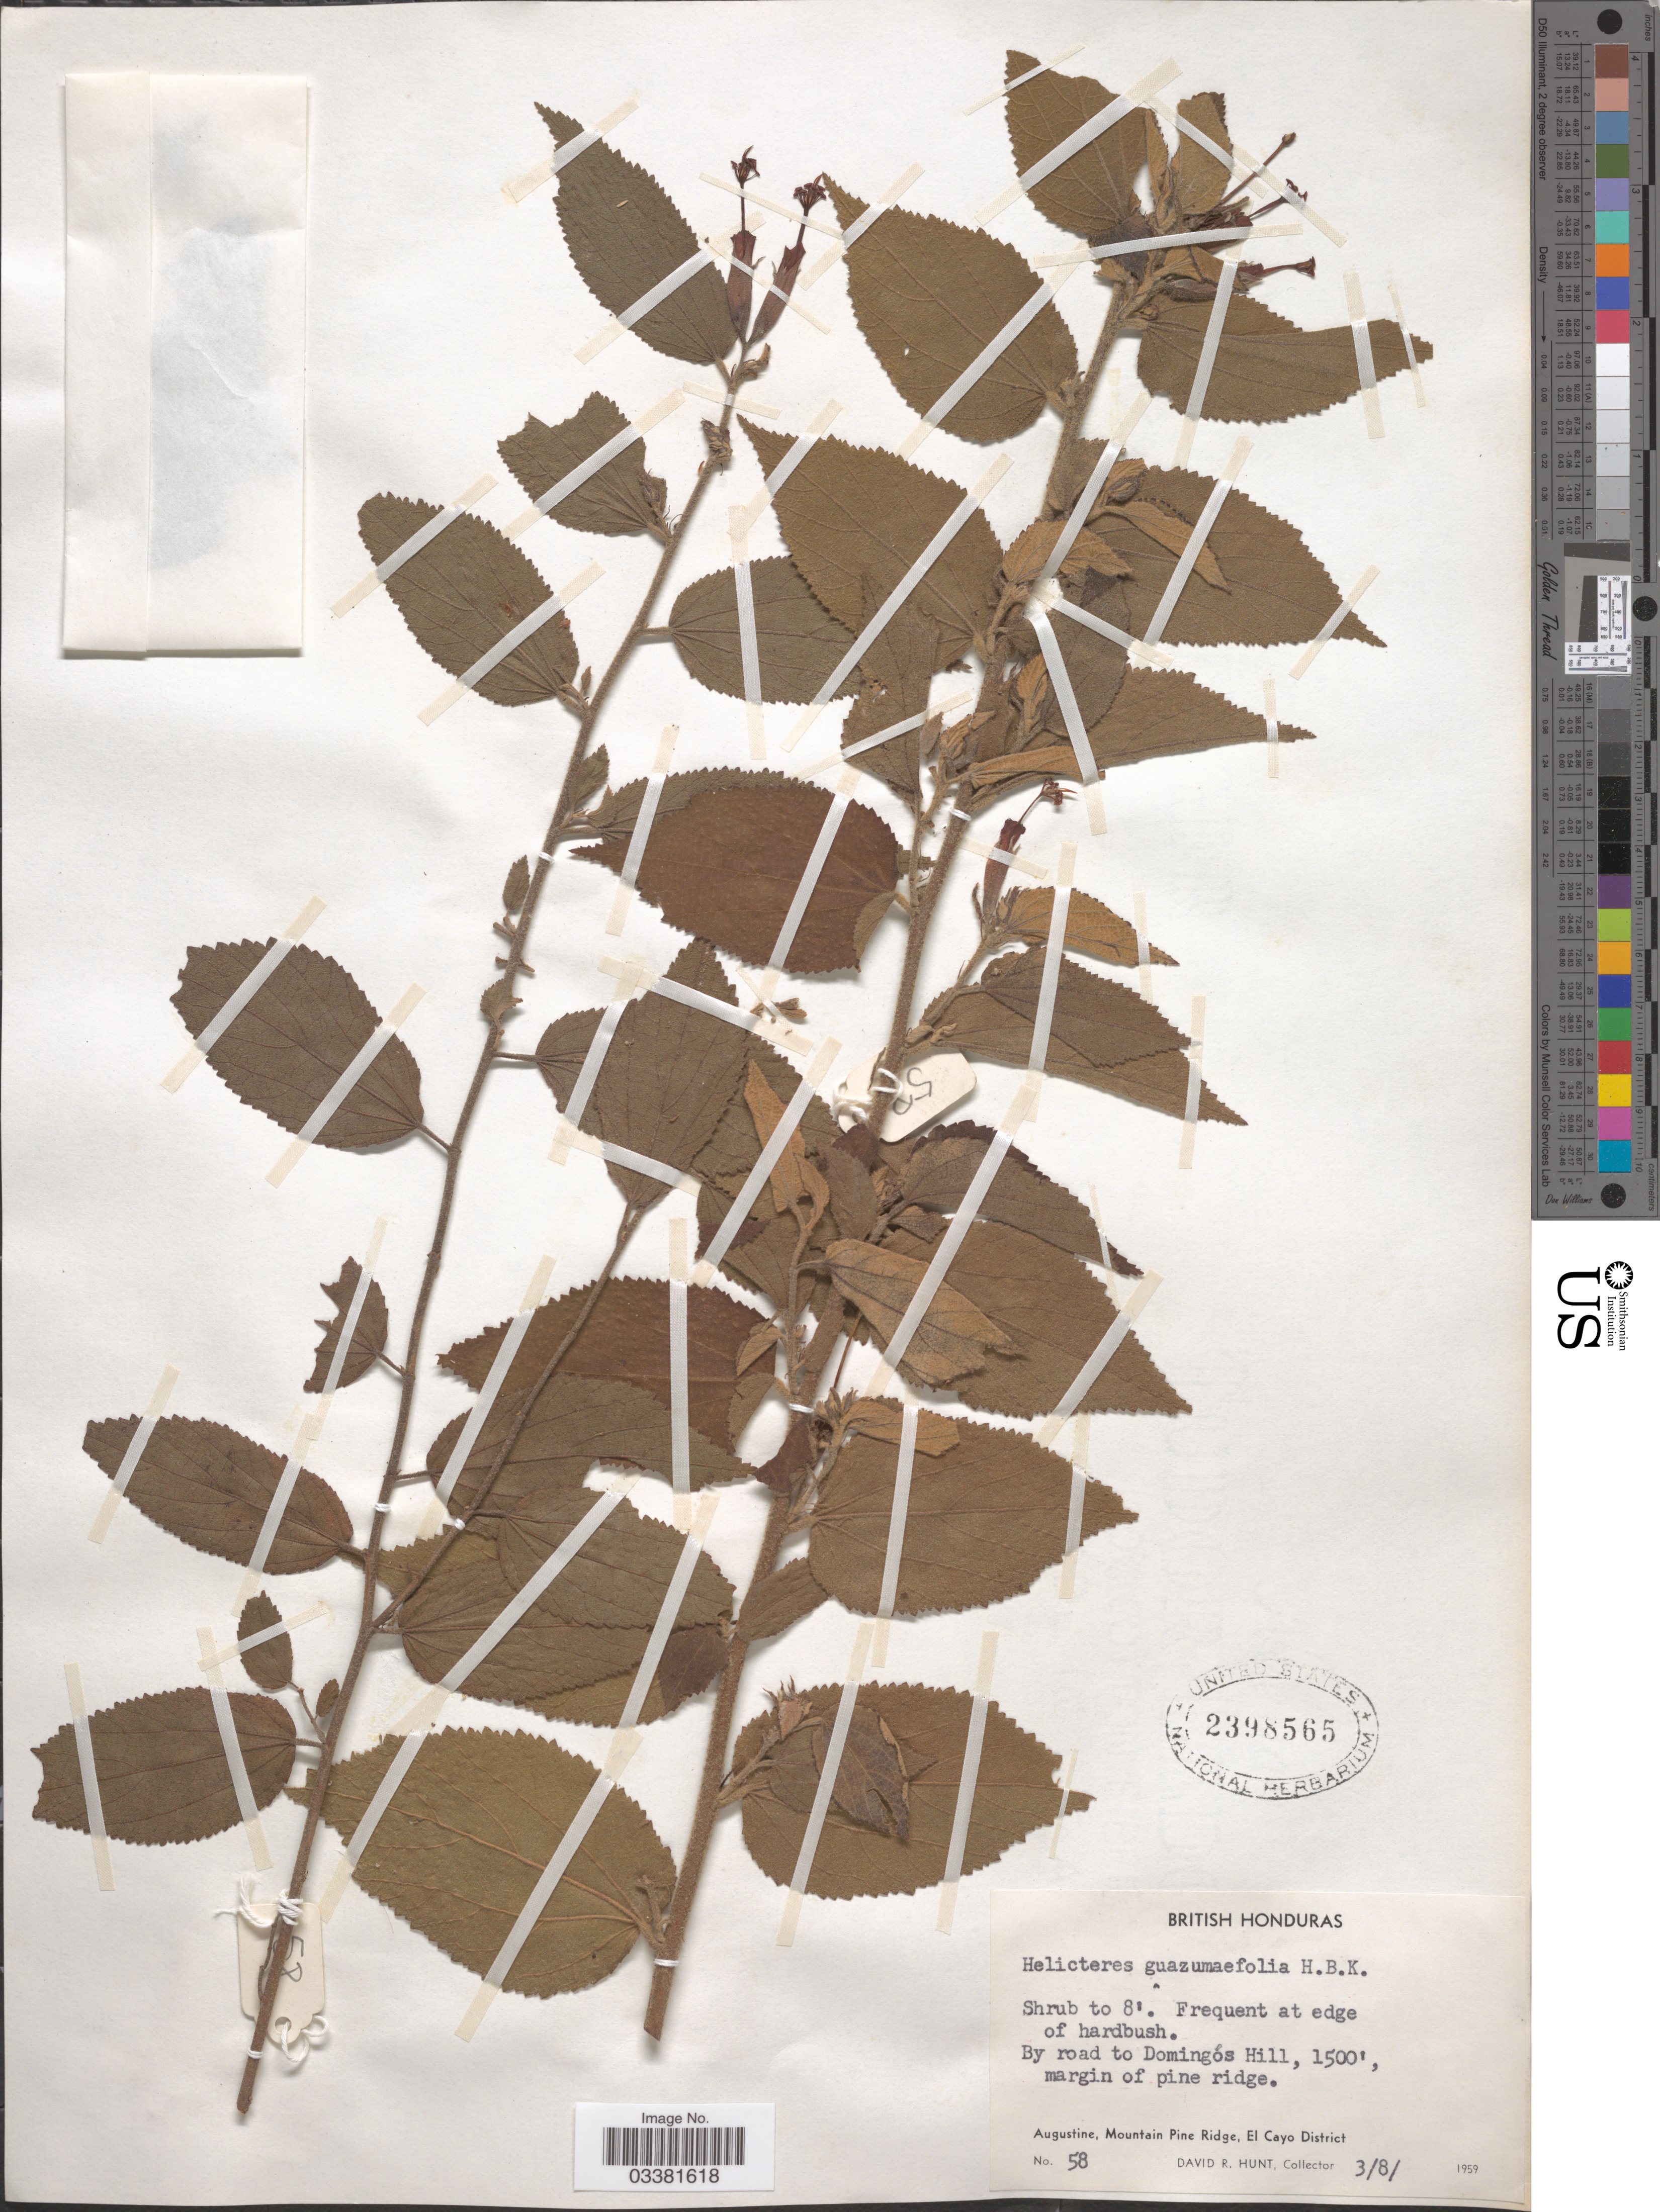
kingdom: Plantae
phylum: Tracheophyta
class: Magnoliopsida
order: Malvales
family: Malvaceae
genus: Helicteres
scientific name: Helicteres guazumifolia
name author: Kunth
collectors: D. Hunt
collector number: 58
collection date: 1959-08-03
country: Belize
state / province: Cayo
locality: British Honduras. By road to Domingos Hill. Augustine, Mountain Pine Ridge, El Cayo District.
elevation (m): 457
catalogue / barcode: US 2398565